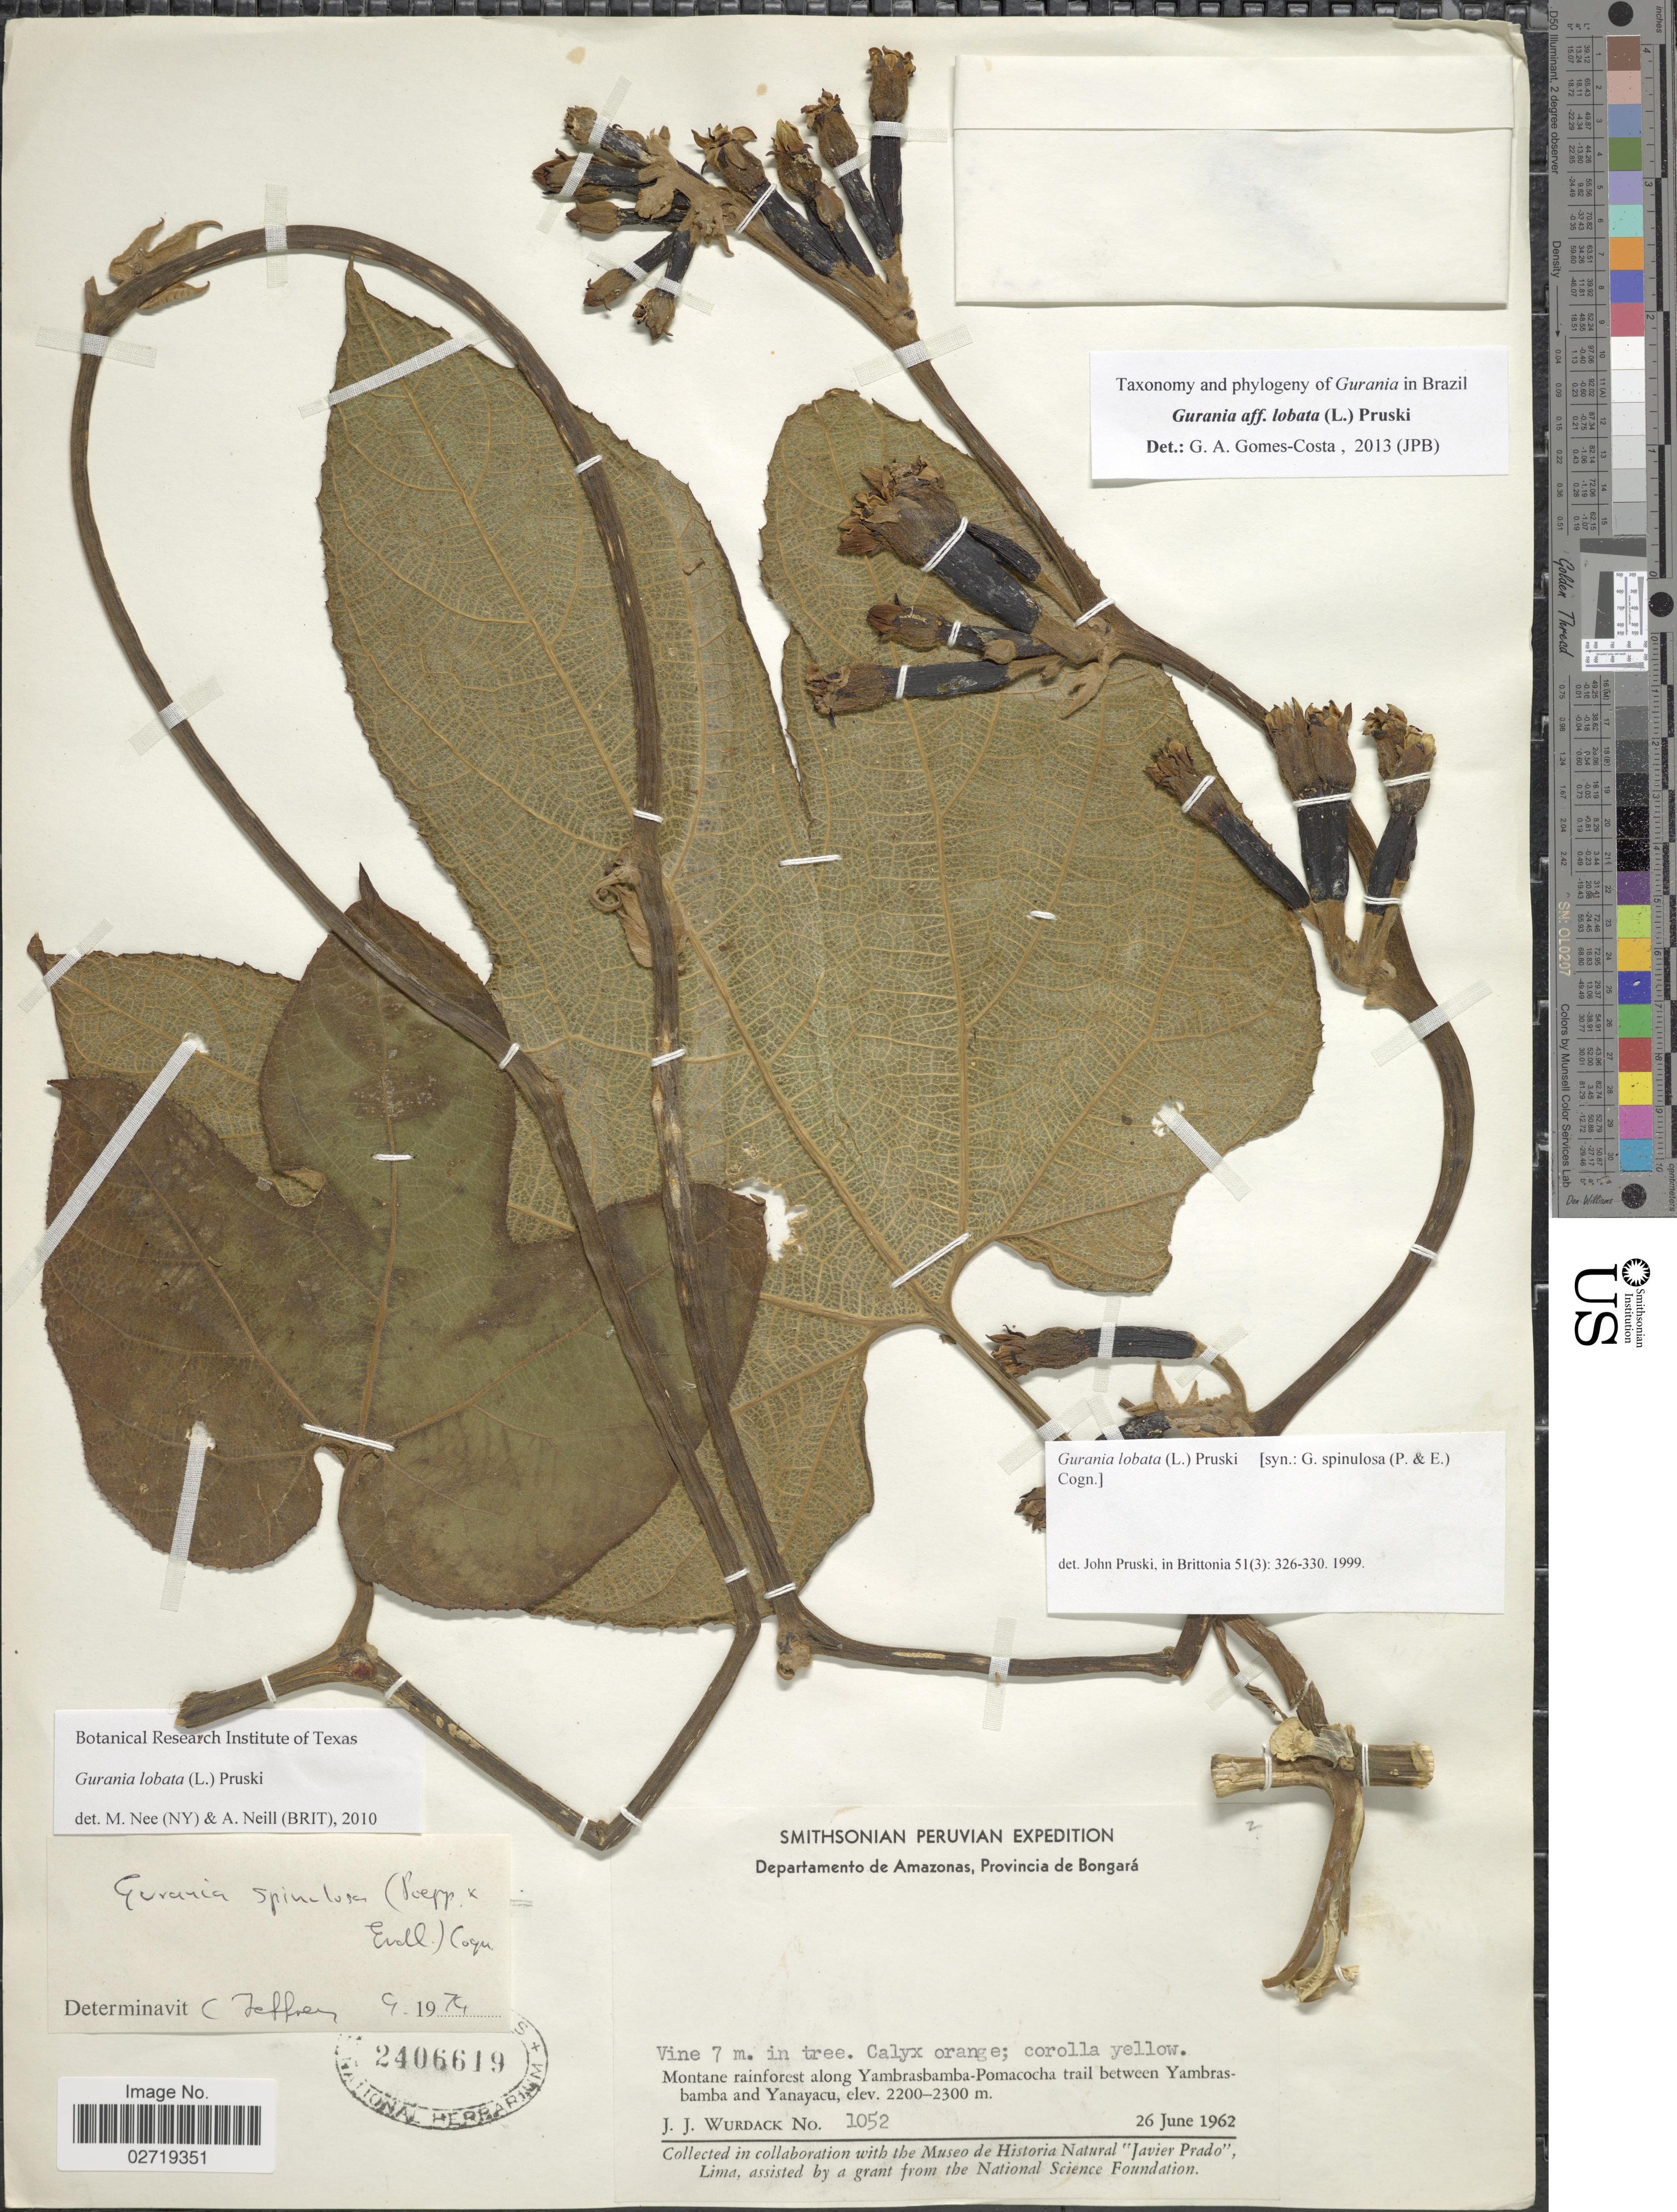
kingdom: Plantae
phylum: Tracheophyta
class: Magnoliopsida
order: Cucurbitales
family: Cucurbitaceae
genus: Gurania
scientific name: Gurania lobata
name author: (L.) Pruski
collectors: J. J. Wurdack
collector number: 1052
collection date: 1962-06-26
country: Peru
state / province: Amazonas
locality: Departamento de Amazonas, Provincia de Bongará, Montane rainforest along Yambrasbamba-Pomacocha trail between Yambrasbamba and Yanayacu.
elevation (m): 2200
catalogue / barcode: US 2406619